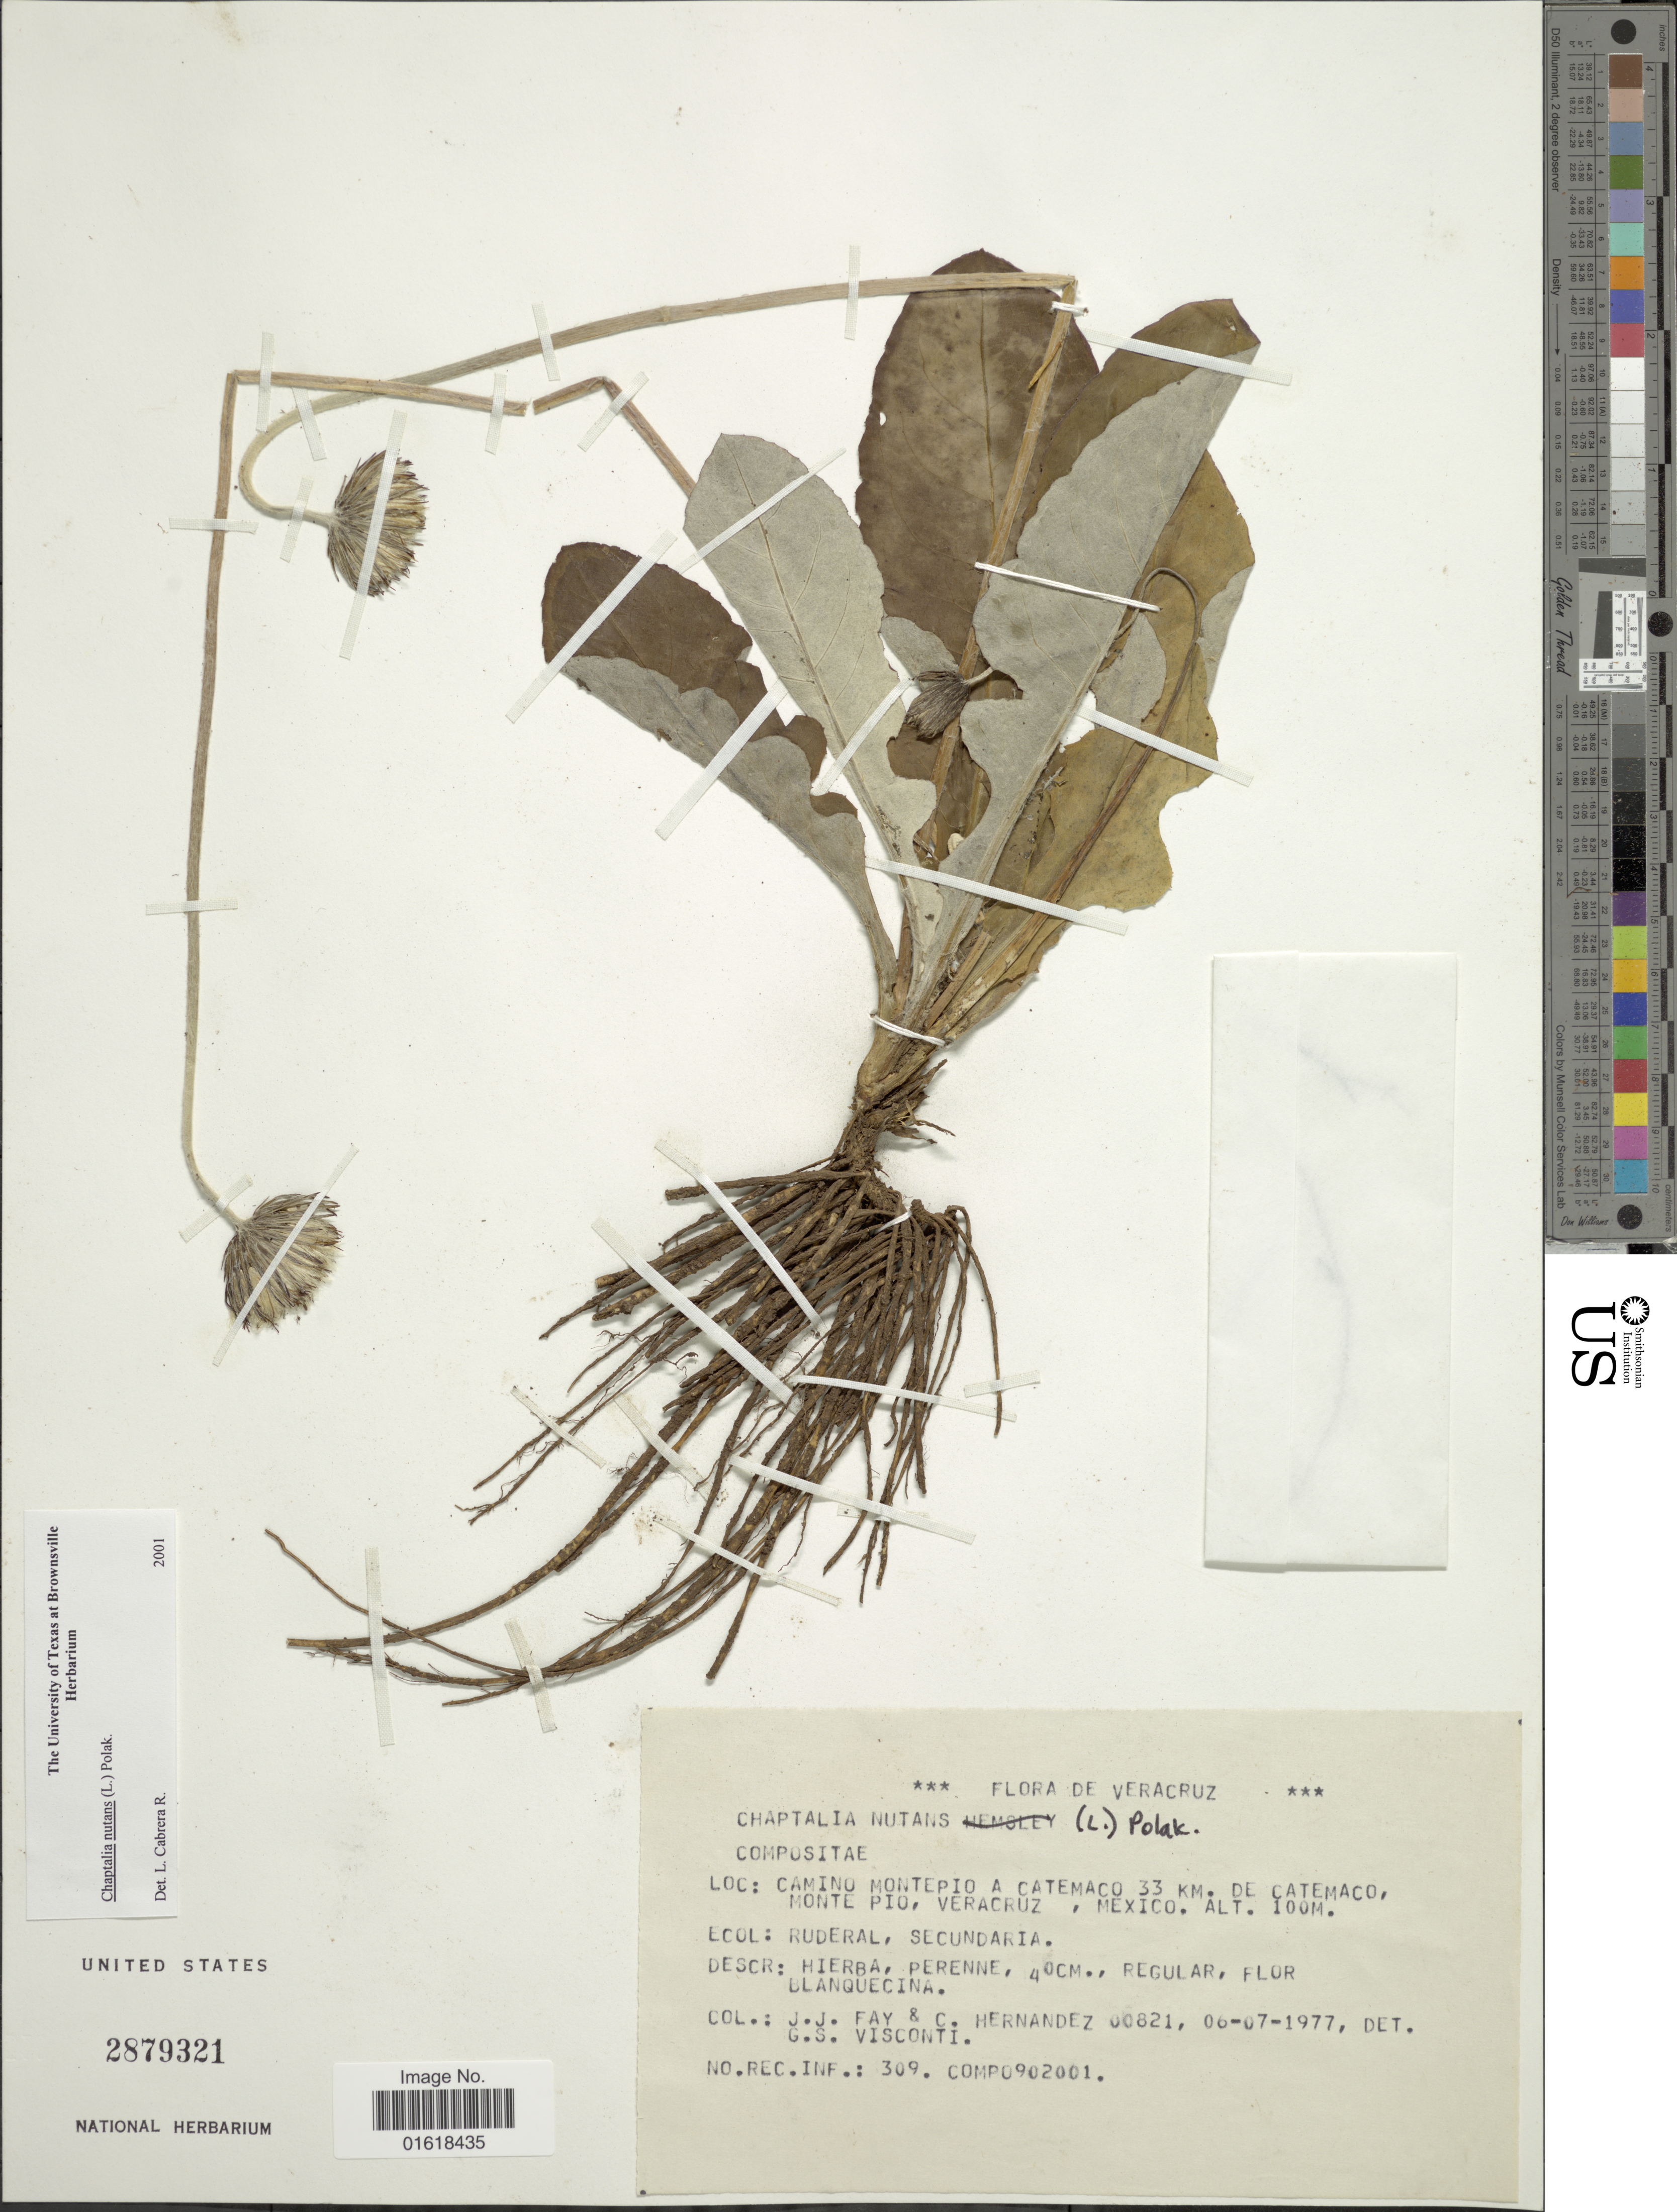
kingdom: Plantae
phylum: Tracheophyta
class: Magnoliopsida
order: Asterales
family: Asteraceae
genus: Chaptalia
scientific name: Chaptalia nutans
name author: (L.) Pol.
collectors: J. J. Fay & C. Hernandez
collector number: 00821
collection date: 1977-07-06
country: Mexico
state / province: Veracruz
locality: Veracruz. Camino montepio a Catemaco 33 km. de Catemaco, Monte Pio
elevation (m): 100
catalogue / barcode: US 2879321